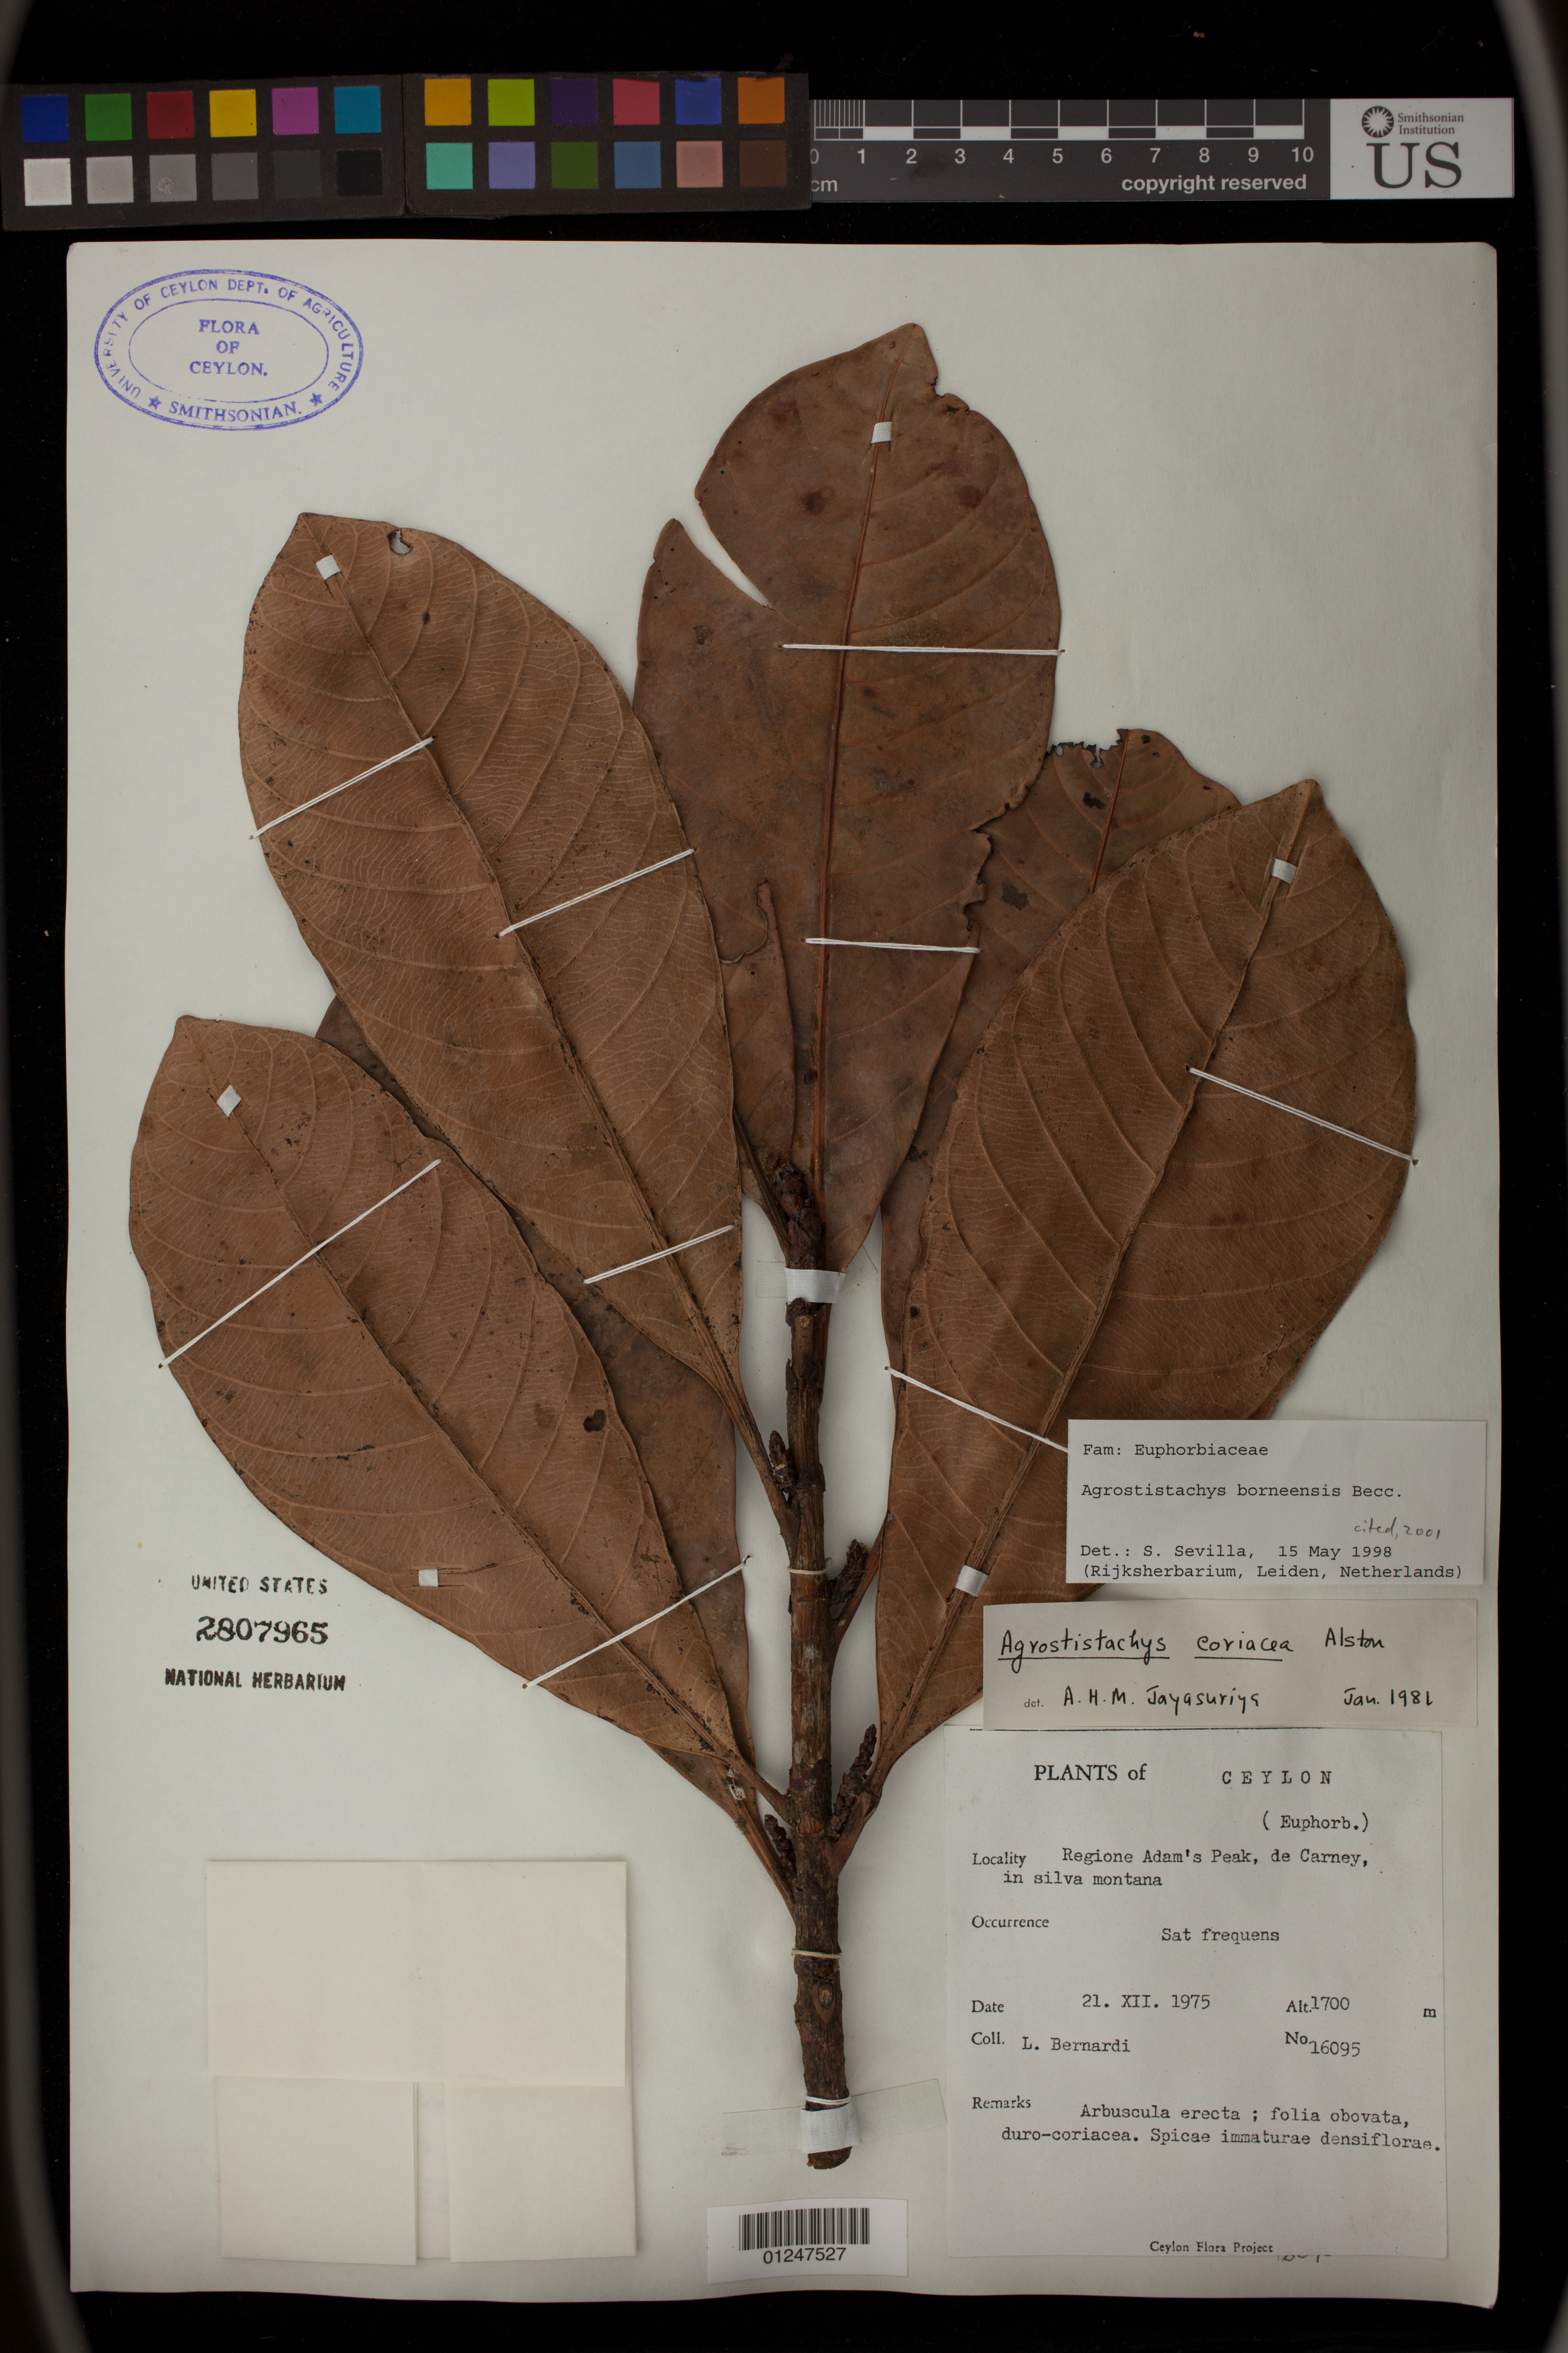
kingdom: Plantae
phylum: Tracheophyta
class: Magnoliopsida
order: Malpighiales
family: Euphorbiaceae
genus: Agrostistachys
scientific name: Agrostistachys borneensis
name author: Becc.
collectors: L. Bernardi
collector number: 16095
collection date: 1975-12-21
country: Sri Lanka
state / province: Sabaragamuwa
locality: Regione Adam's Peak, de Carney, in silva montana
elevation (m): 1700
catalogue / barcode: US 2807965